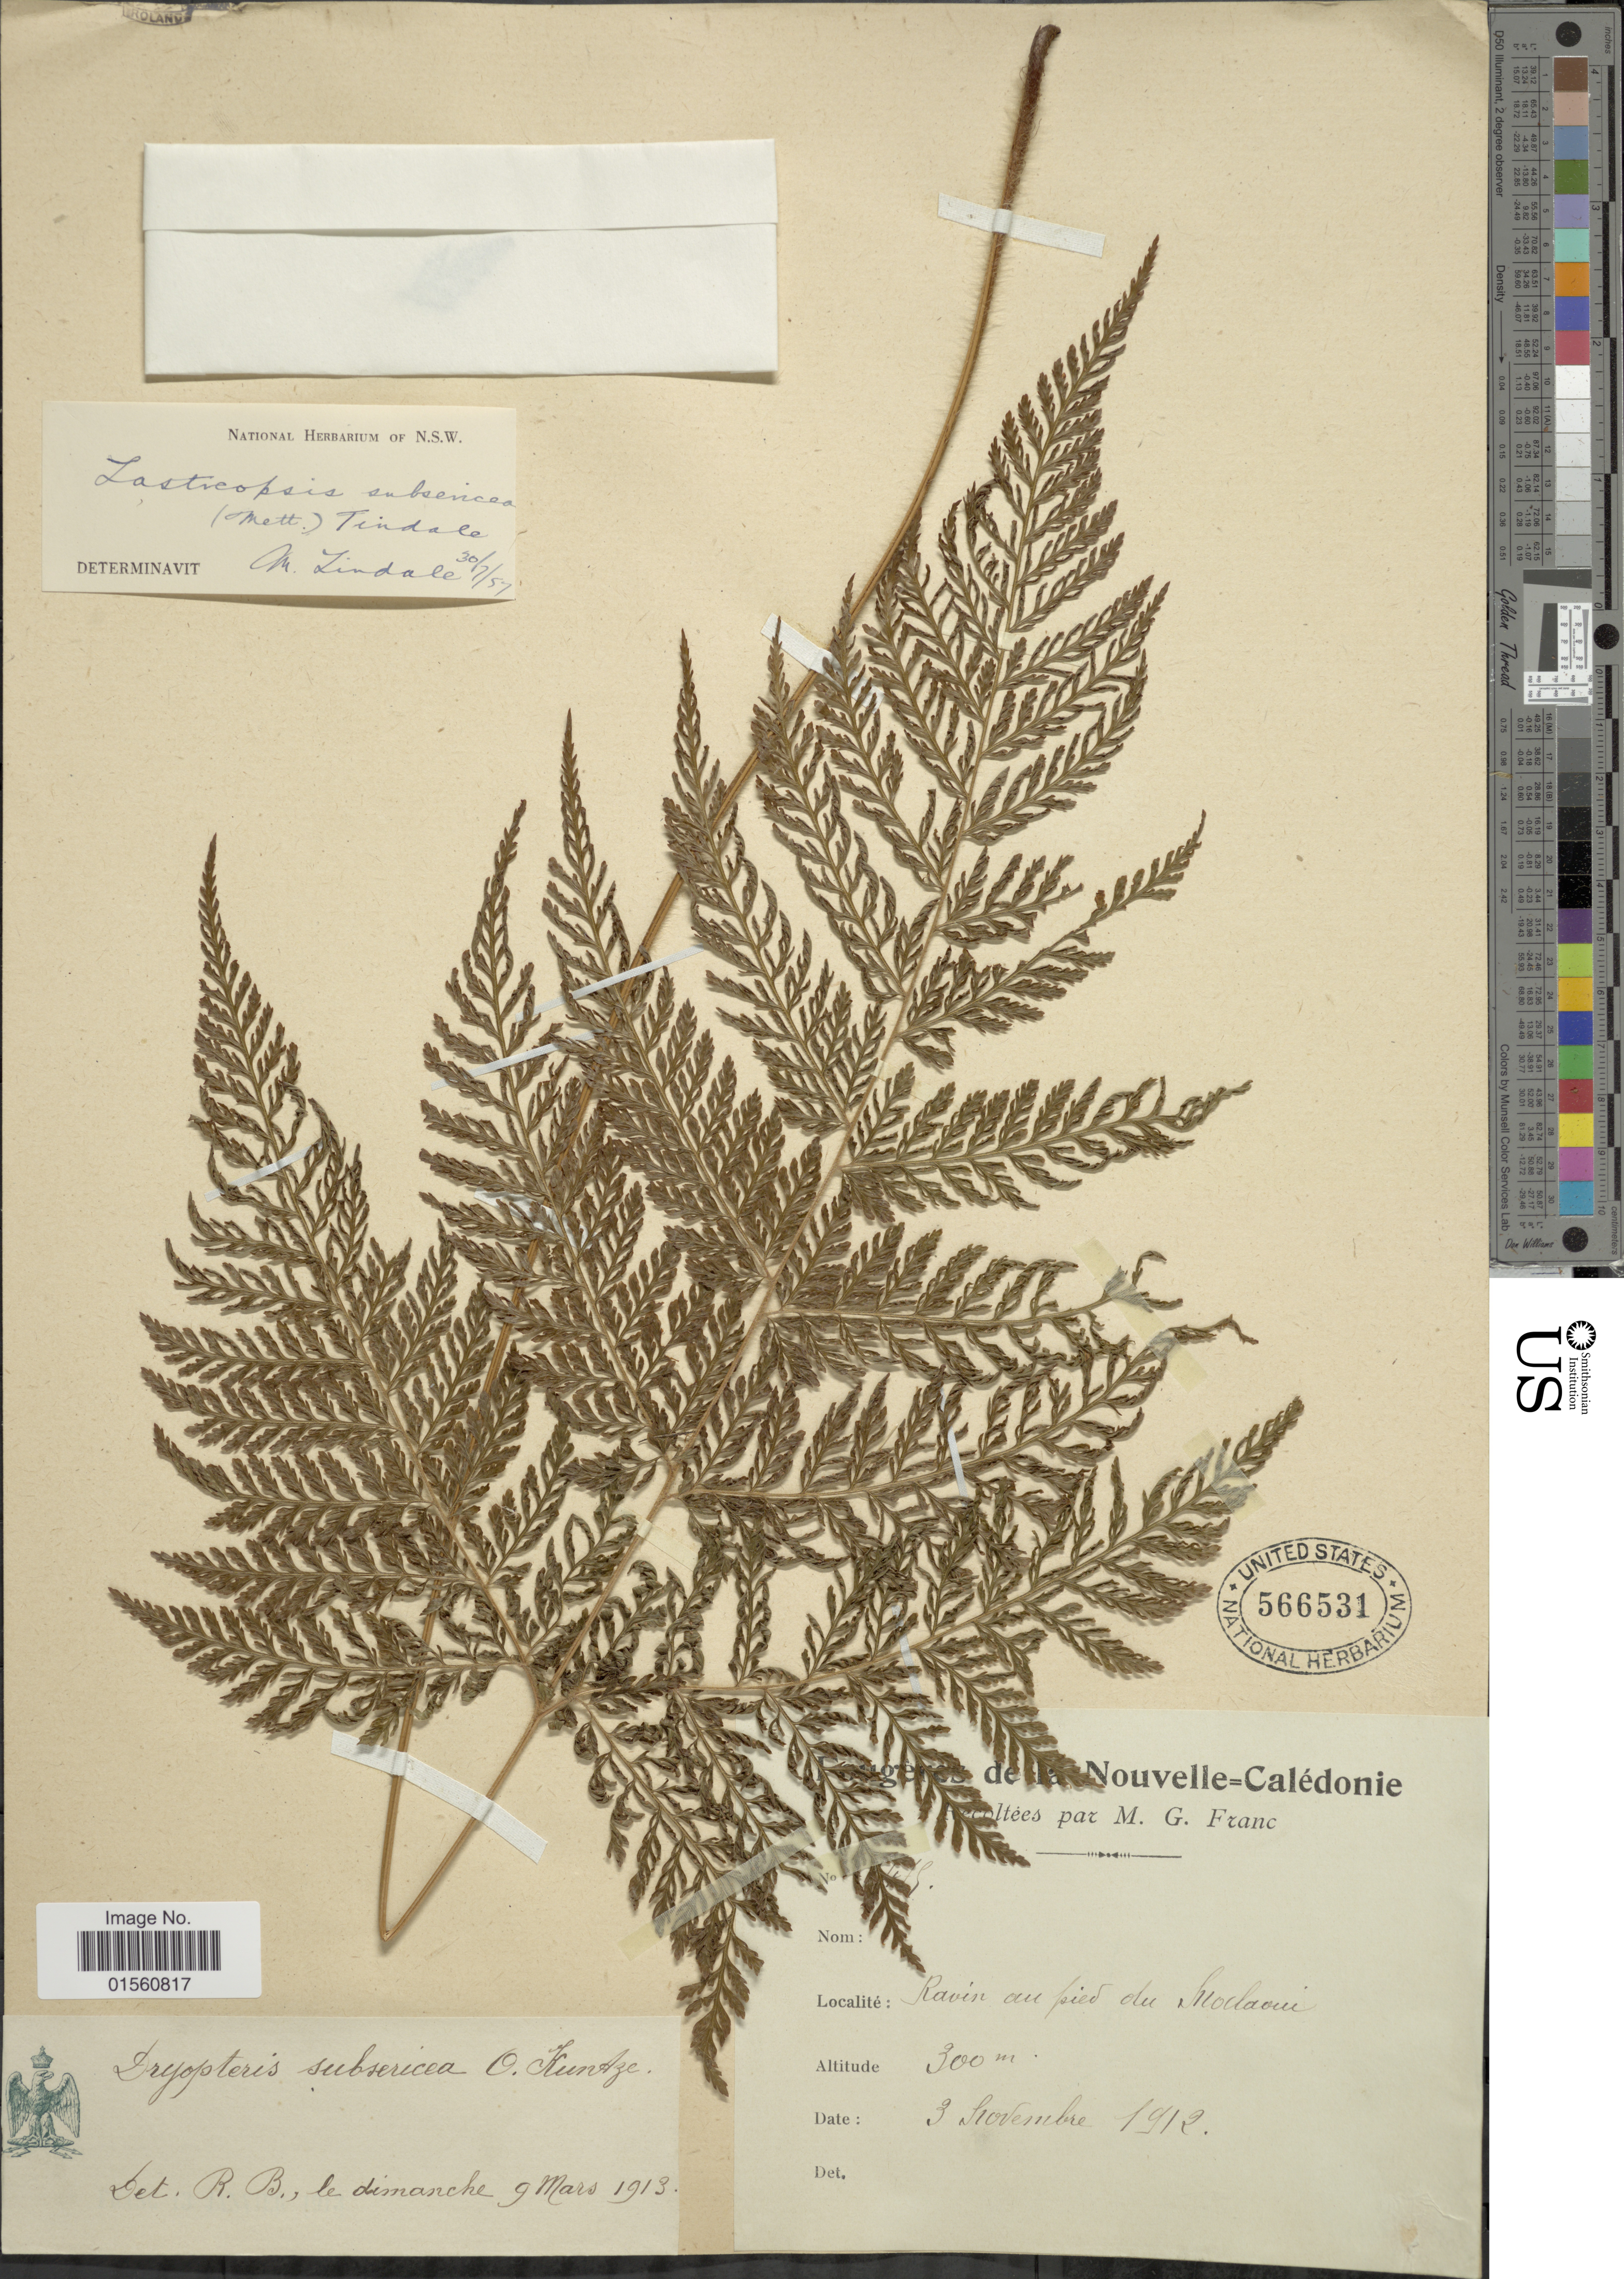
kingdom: Plantae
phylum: Tracheophyta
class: Polypodiopsida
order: Polypodiales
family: Dryopteridaceae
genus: Lastreopsis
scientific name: Lastreopsis subsericea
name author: (Mett.) Tindale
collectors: M. Franc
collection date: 1912-11-03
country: New Caledonia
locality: Ravin au pied du Modaoui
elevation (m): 300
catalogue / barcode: US 566531